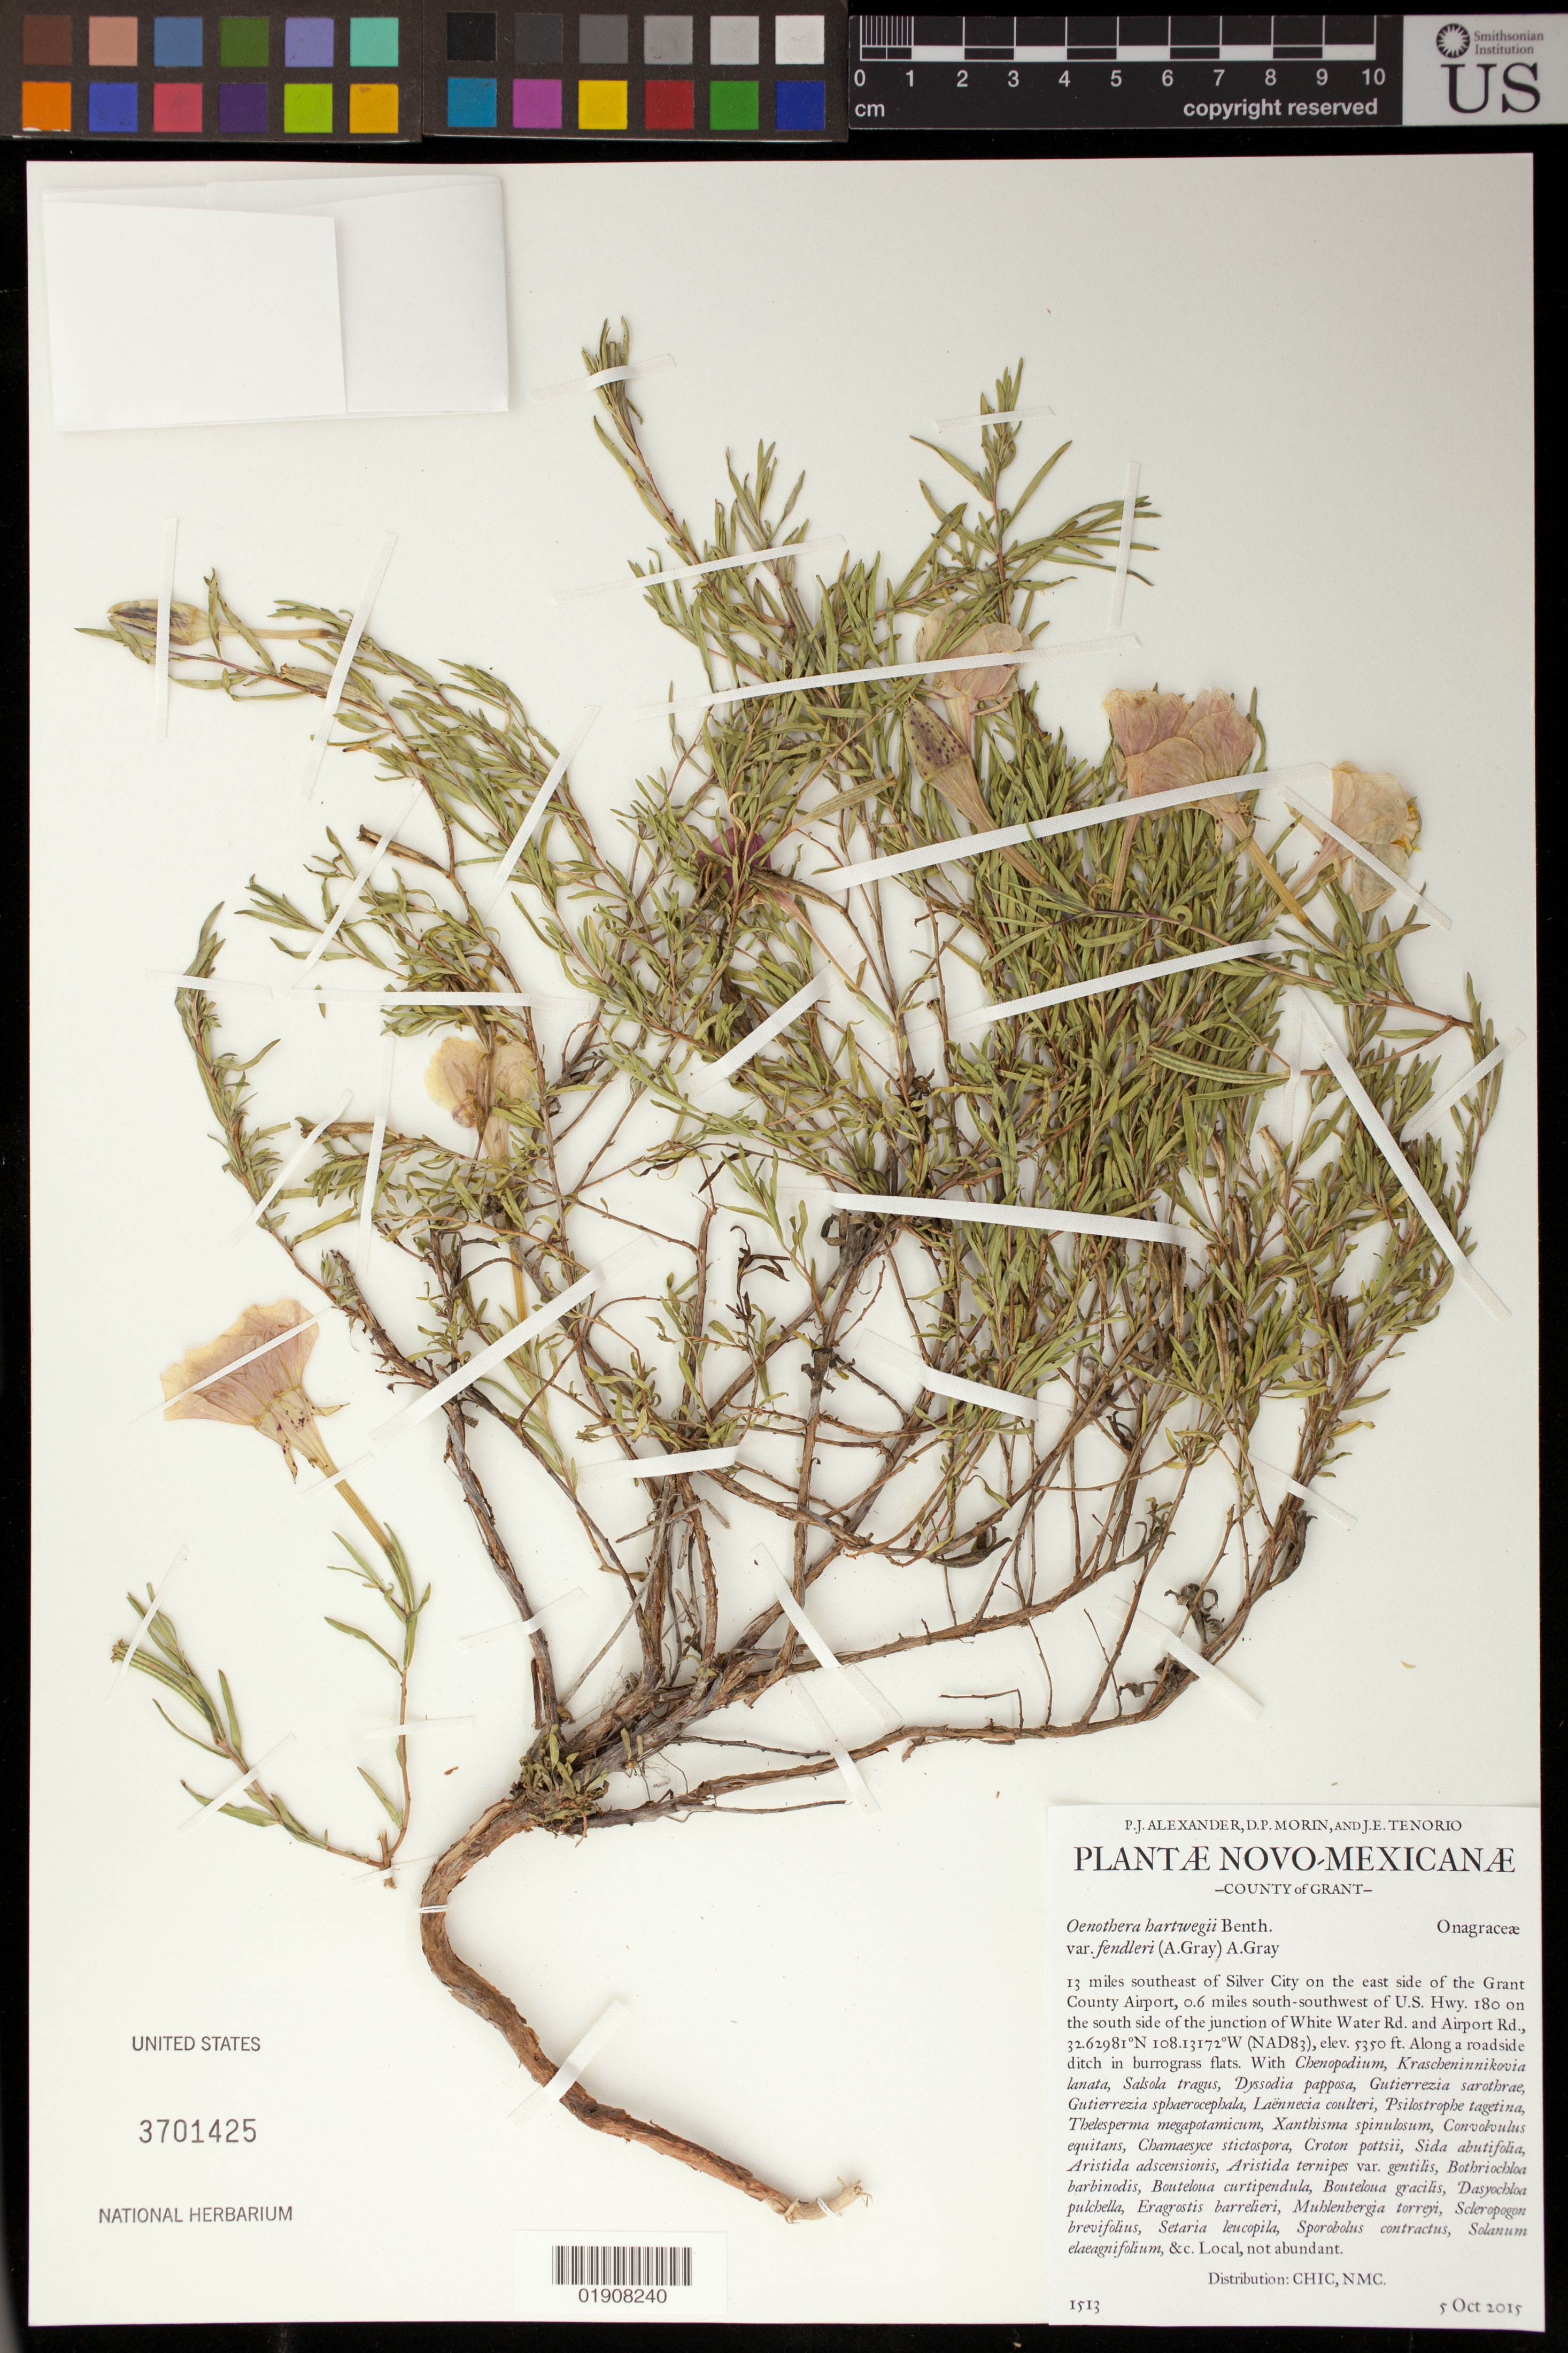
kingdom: Plantae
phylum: Tracheophyta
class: Magnoliopsida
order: Myrtales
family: Onagraceae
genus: Oenothera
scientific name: Oenothera hartwegii subsp. fendleri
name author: (A. Gray) W.L. Wagner & Hoch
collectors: P. Alexander, D. Morin & J. Tenorio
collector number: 1513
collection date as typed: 5 Oct 2015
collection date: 2015-10-05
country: United States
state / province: New Mexico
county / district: Grant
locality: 13 miles SE of Silver City on the E side of the Grant County Airport, 0.6 miles SSW of U.S. Hwy. 180 on the S side of the junction of White Water Rd. and Airport Rd.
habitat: Along a roadside ditch in burrograss flats.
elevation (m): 1631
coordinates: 32.62981 N, 108.13172 W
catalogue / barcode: US 3701425